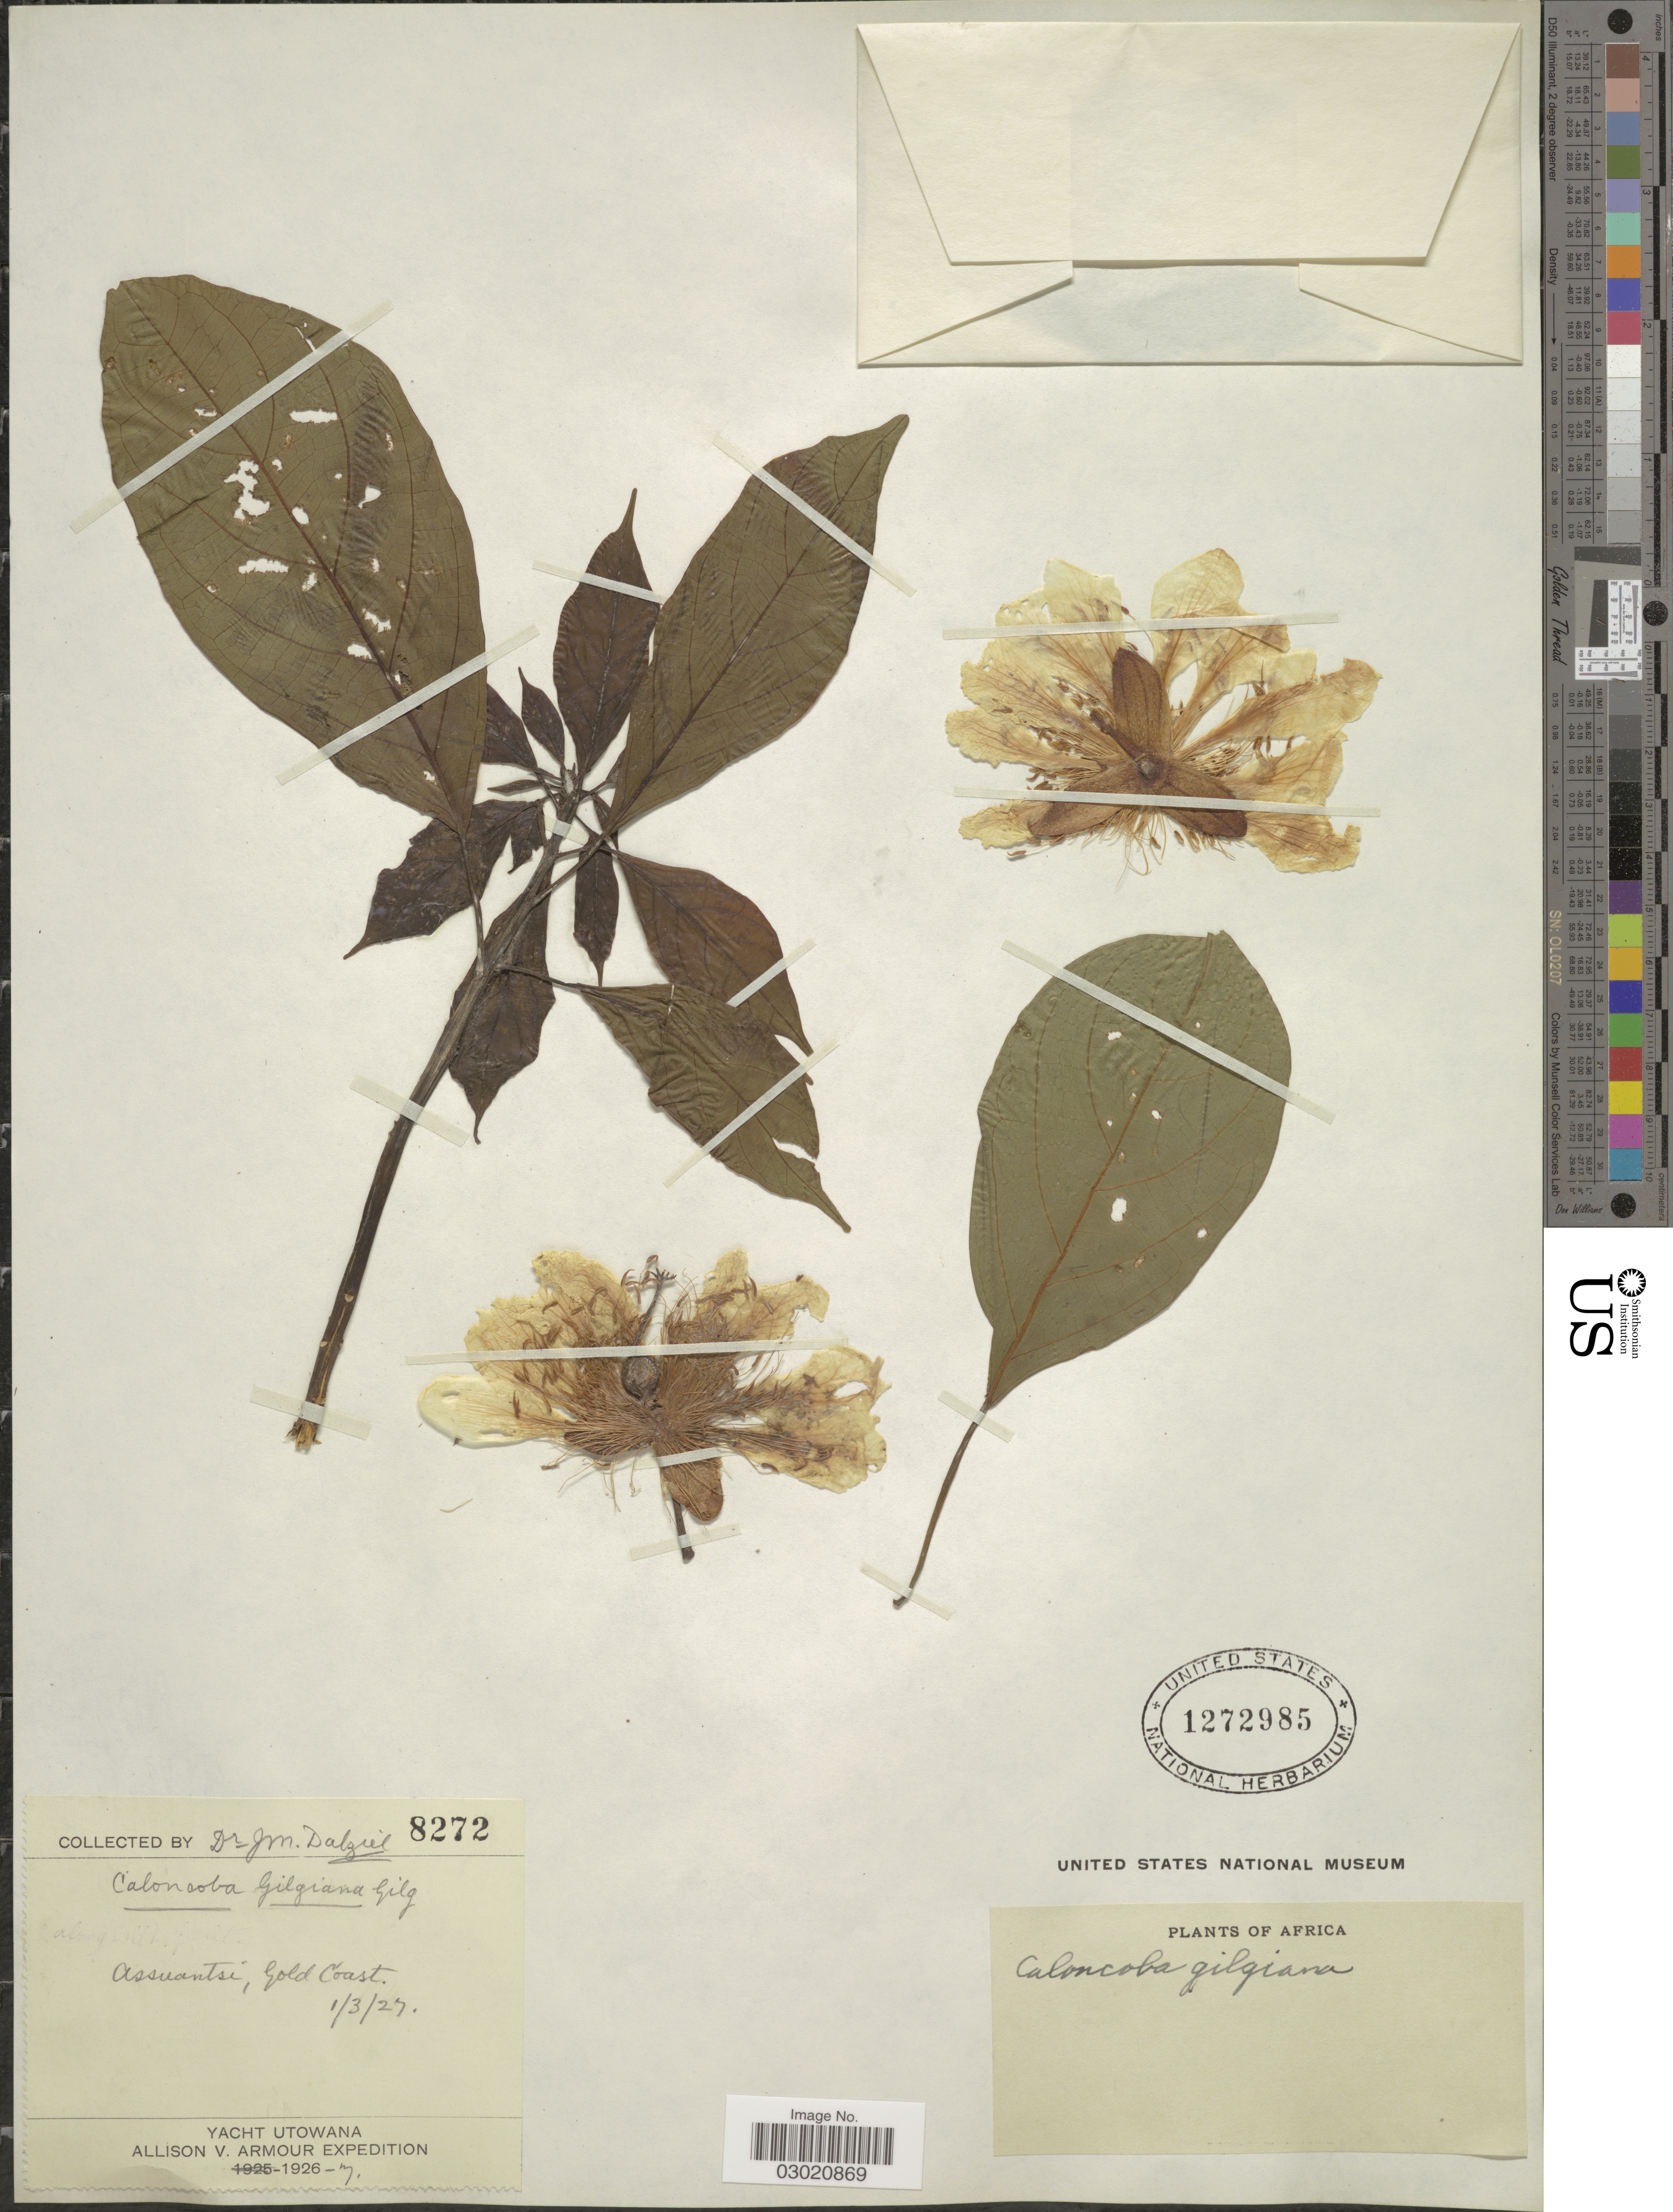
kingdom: Plantae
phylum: Tracheophyta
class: Magnoliopsida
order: Malpighiales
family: Achariaceae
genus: Caloncoba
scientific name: Caloncoba gilgiana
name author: (Sprague) Gilg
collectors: J. Dalziel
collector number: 8272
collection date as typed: Transcribed d/m/y: 1/3/27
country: Ghana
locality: Assuantsi, Gold Coast.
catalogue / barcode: US 1272985